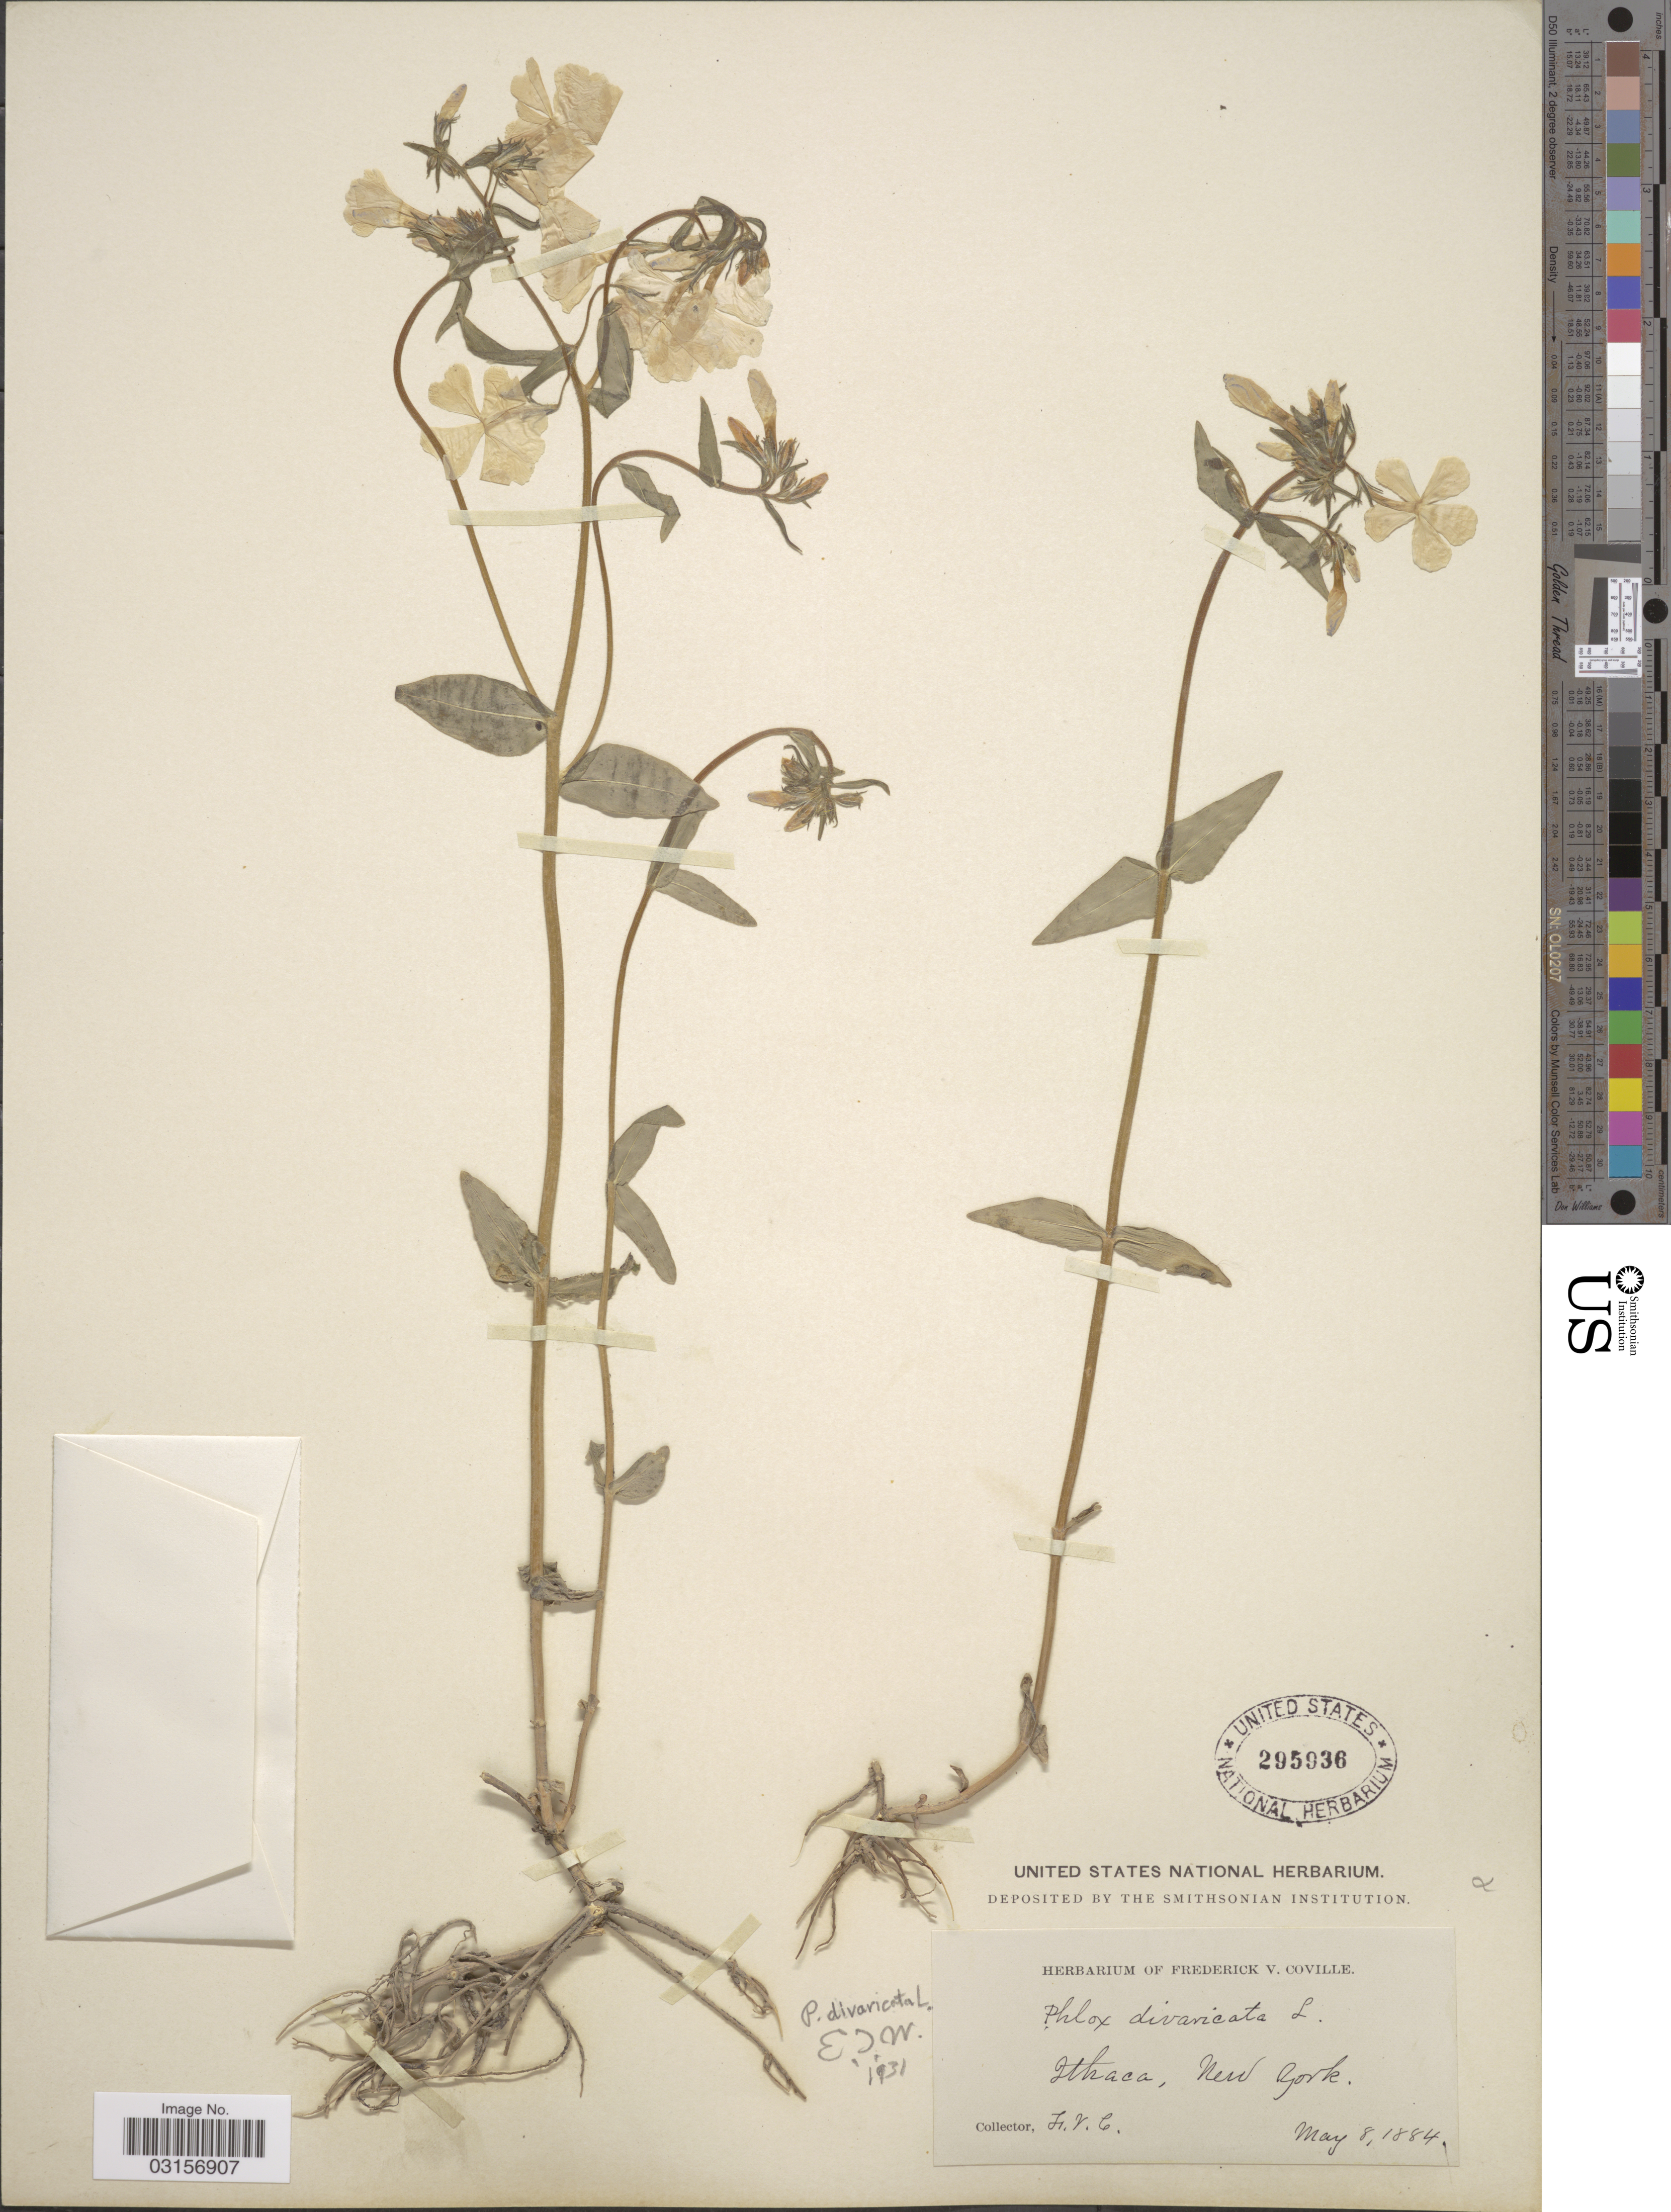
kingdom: Plantae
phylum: Tracheophyta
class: Magnoliopsida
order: Ericales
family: Polemoniaceae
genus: Phlox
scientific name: Phlox divaricata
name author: L.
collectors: F. V. Coville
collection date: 1884-05-08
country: United States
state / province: New York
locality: Ithaca.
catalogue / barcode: US 295936